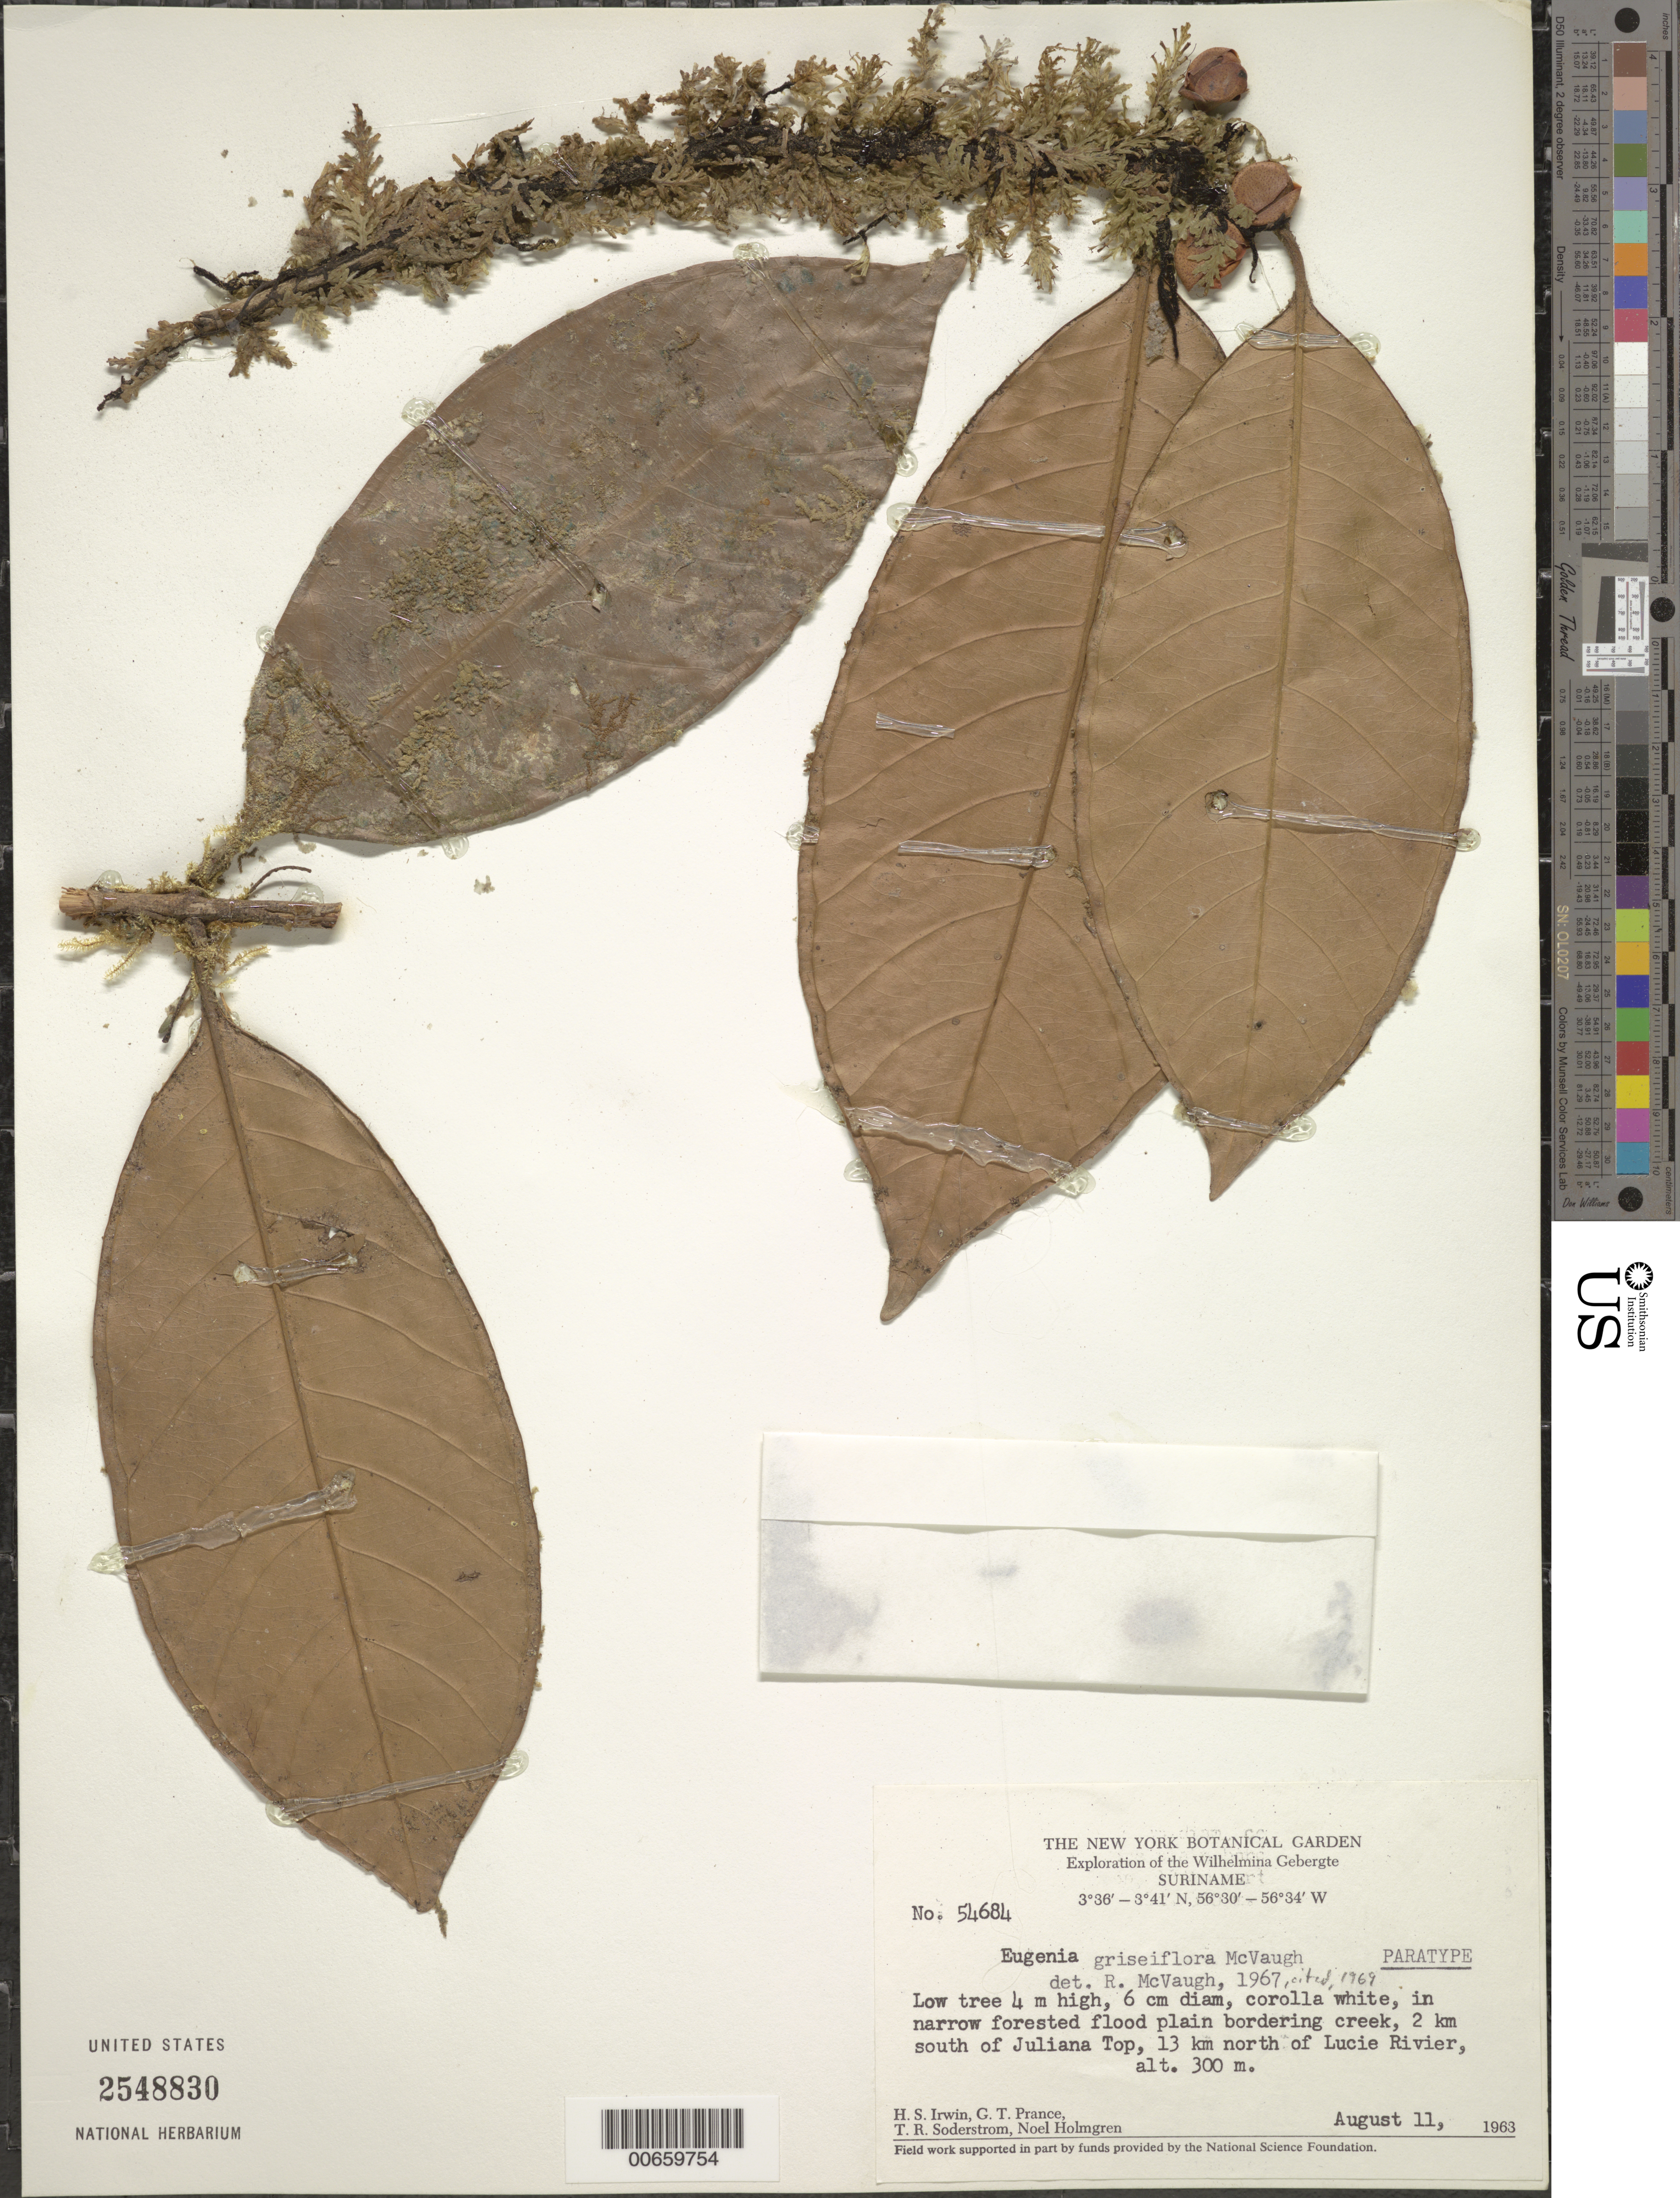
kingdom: Plantae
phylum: Tracheophyta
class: Magnoliopsida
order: Myrtales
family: Myrtaceae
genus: Eugenia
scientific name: Eugenia griseiflora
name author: McVaugh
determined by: McVaugh, R.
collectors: H. Irwin, G. T. Prance, T. R. Soderstrom & N. H. Holmgren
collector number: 54684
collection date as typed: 11-Aug-63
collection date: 1963-08-11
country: Suriname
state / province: Sipaliwini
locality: Wilhelminagebergte (Wilhelmina Mts.), 2 km S of Juliana Top, 13 km N of Lucie R.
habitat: Narrow forested flood plain bordering creek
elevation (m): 300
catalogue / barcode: US 2548830